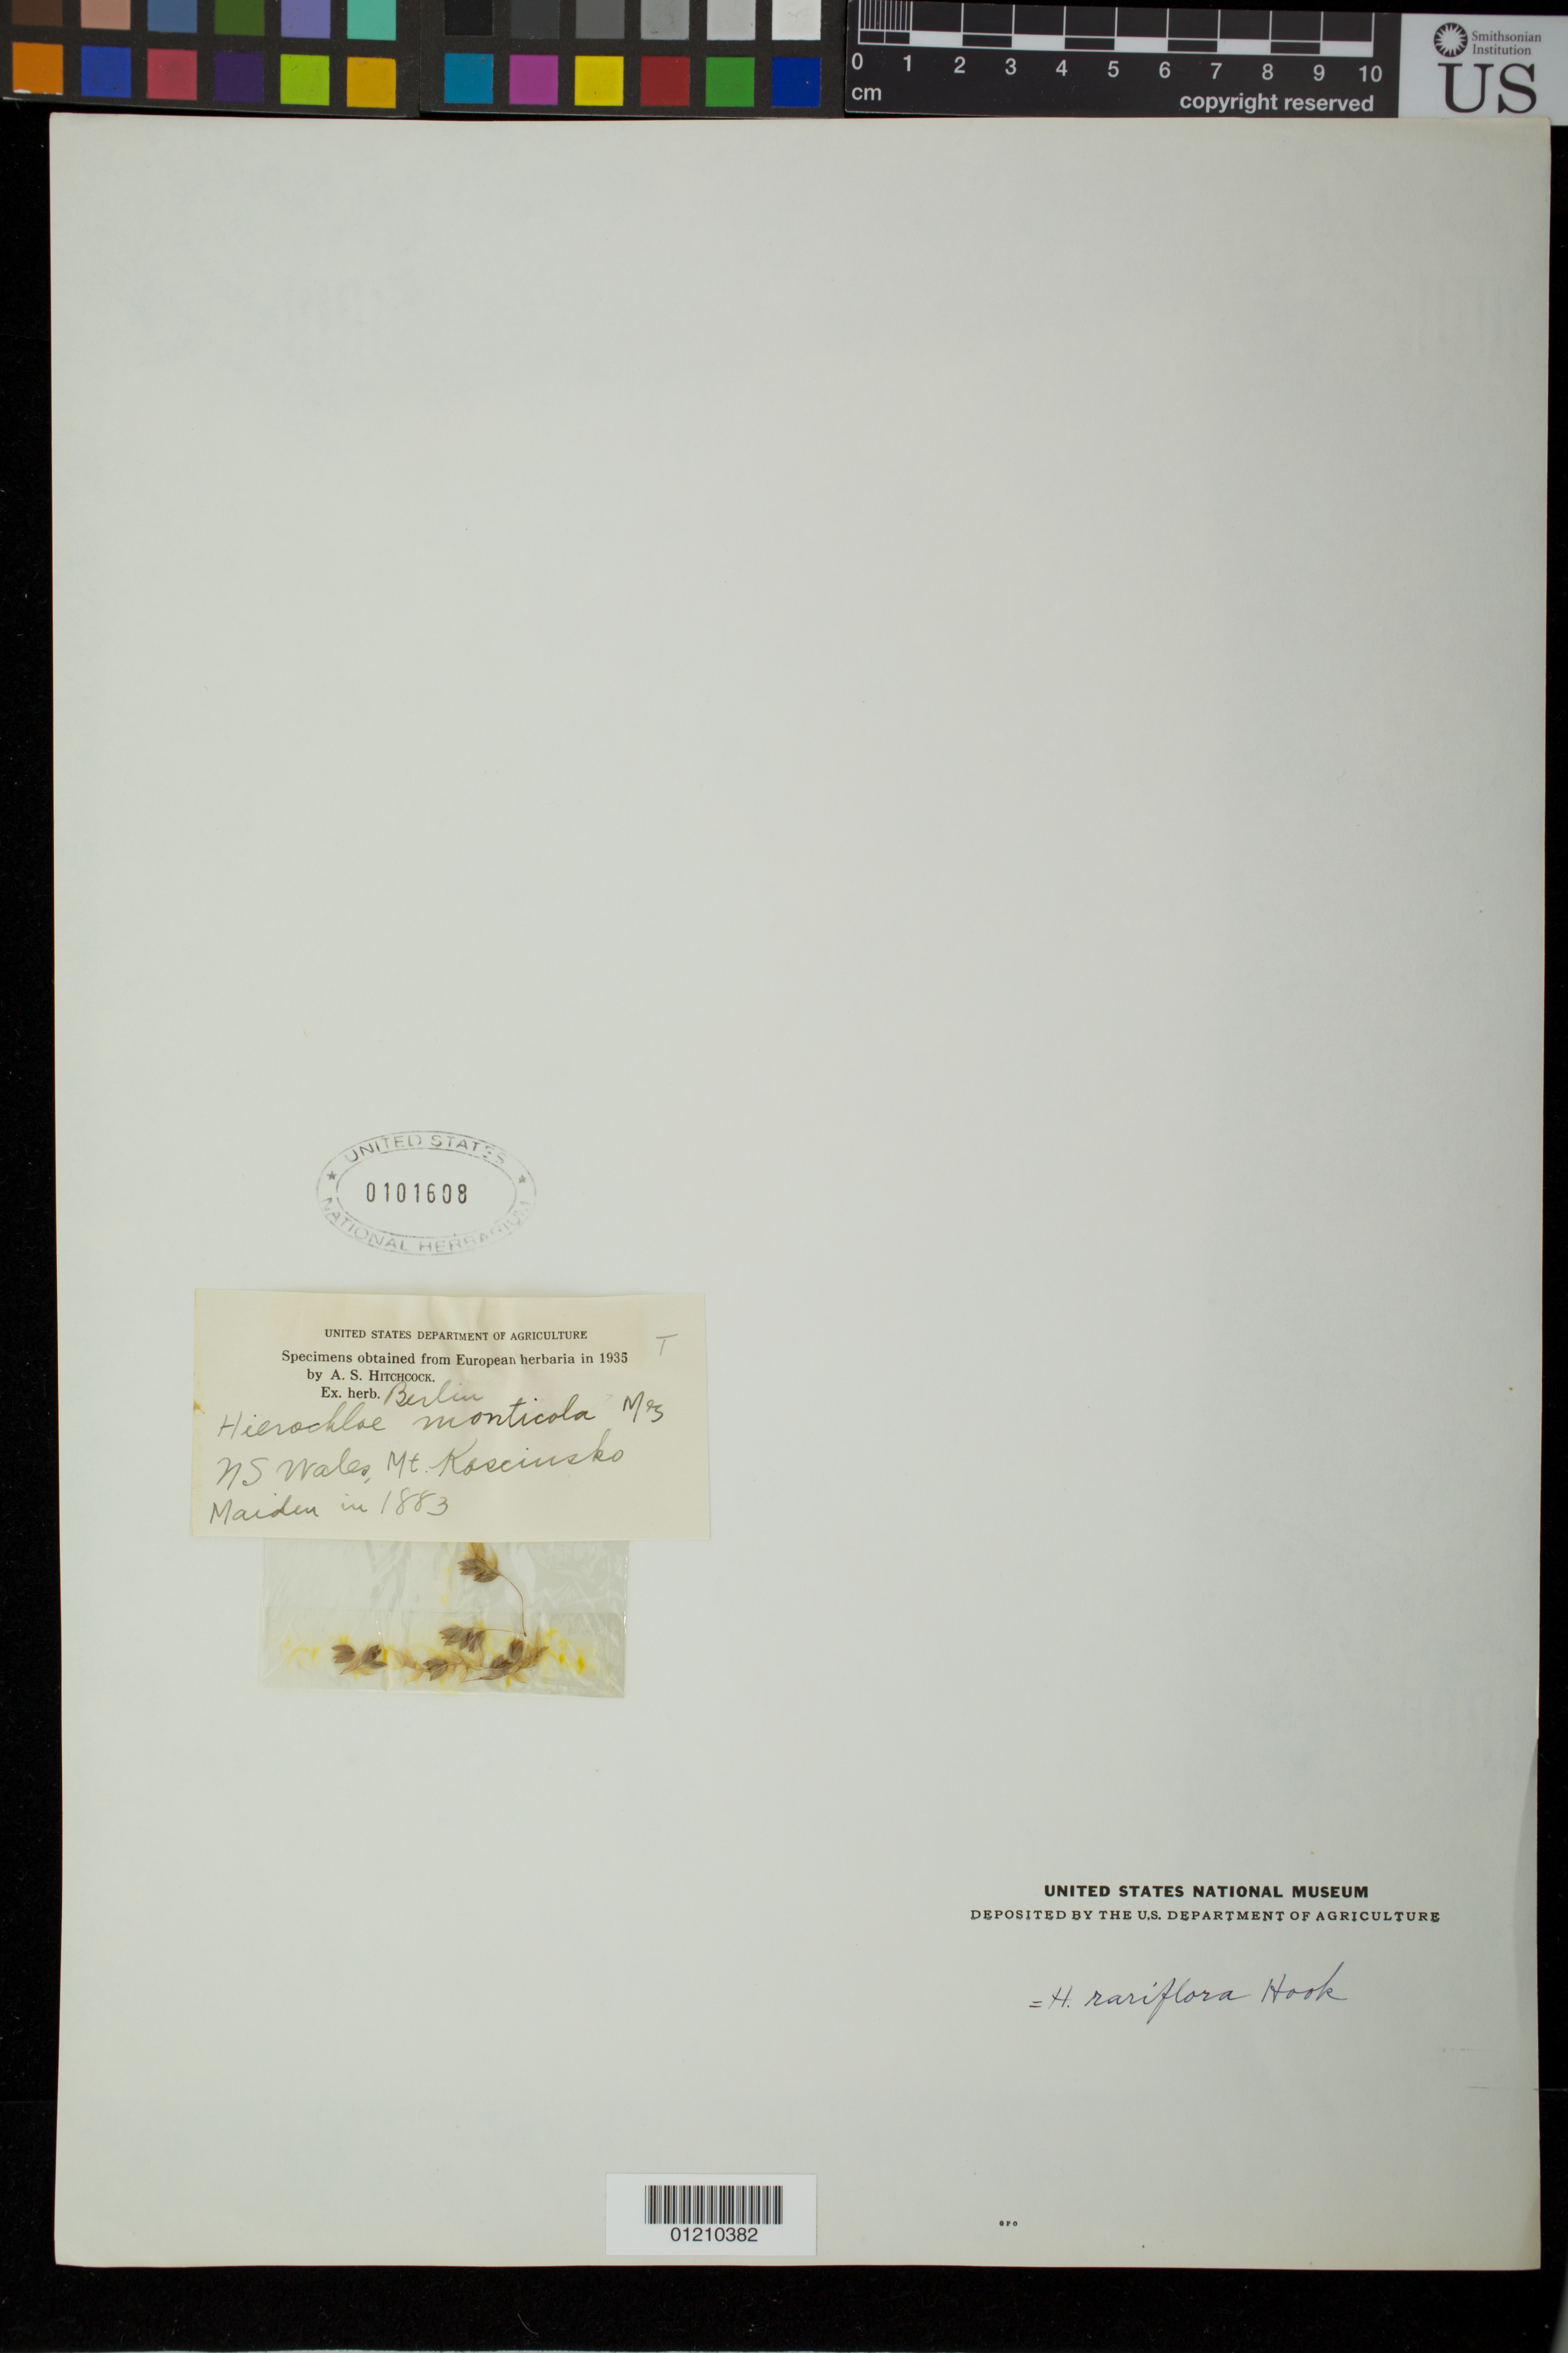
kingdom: Plantae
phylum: Tracheophyta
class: Liliopsida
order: Poales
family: Poaceae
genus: Hierochloe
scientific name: Hierochloe monticola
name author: Mez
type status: Type Collection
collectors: J. Maiden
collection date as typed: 1883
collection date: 1883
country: Australia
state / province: New South Wales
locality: Mt. Kosciusko.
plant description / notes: Fragmentary material of type specimen ex herb. Berlin.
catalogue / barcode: US 101608